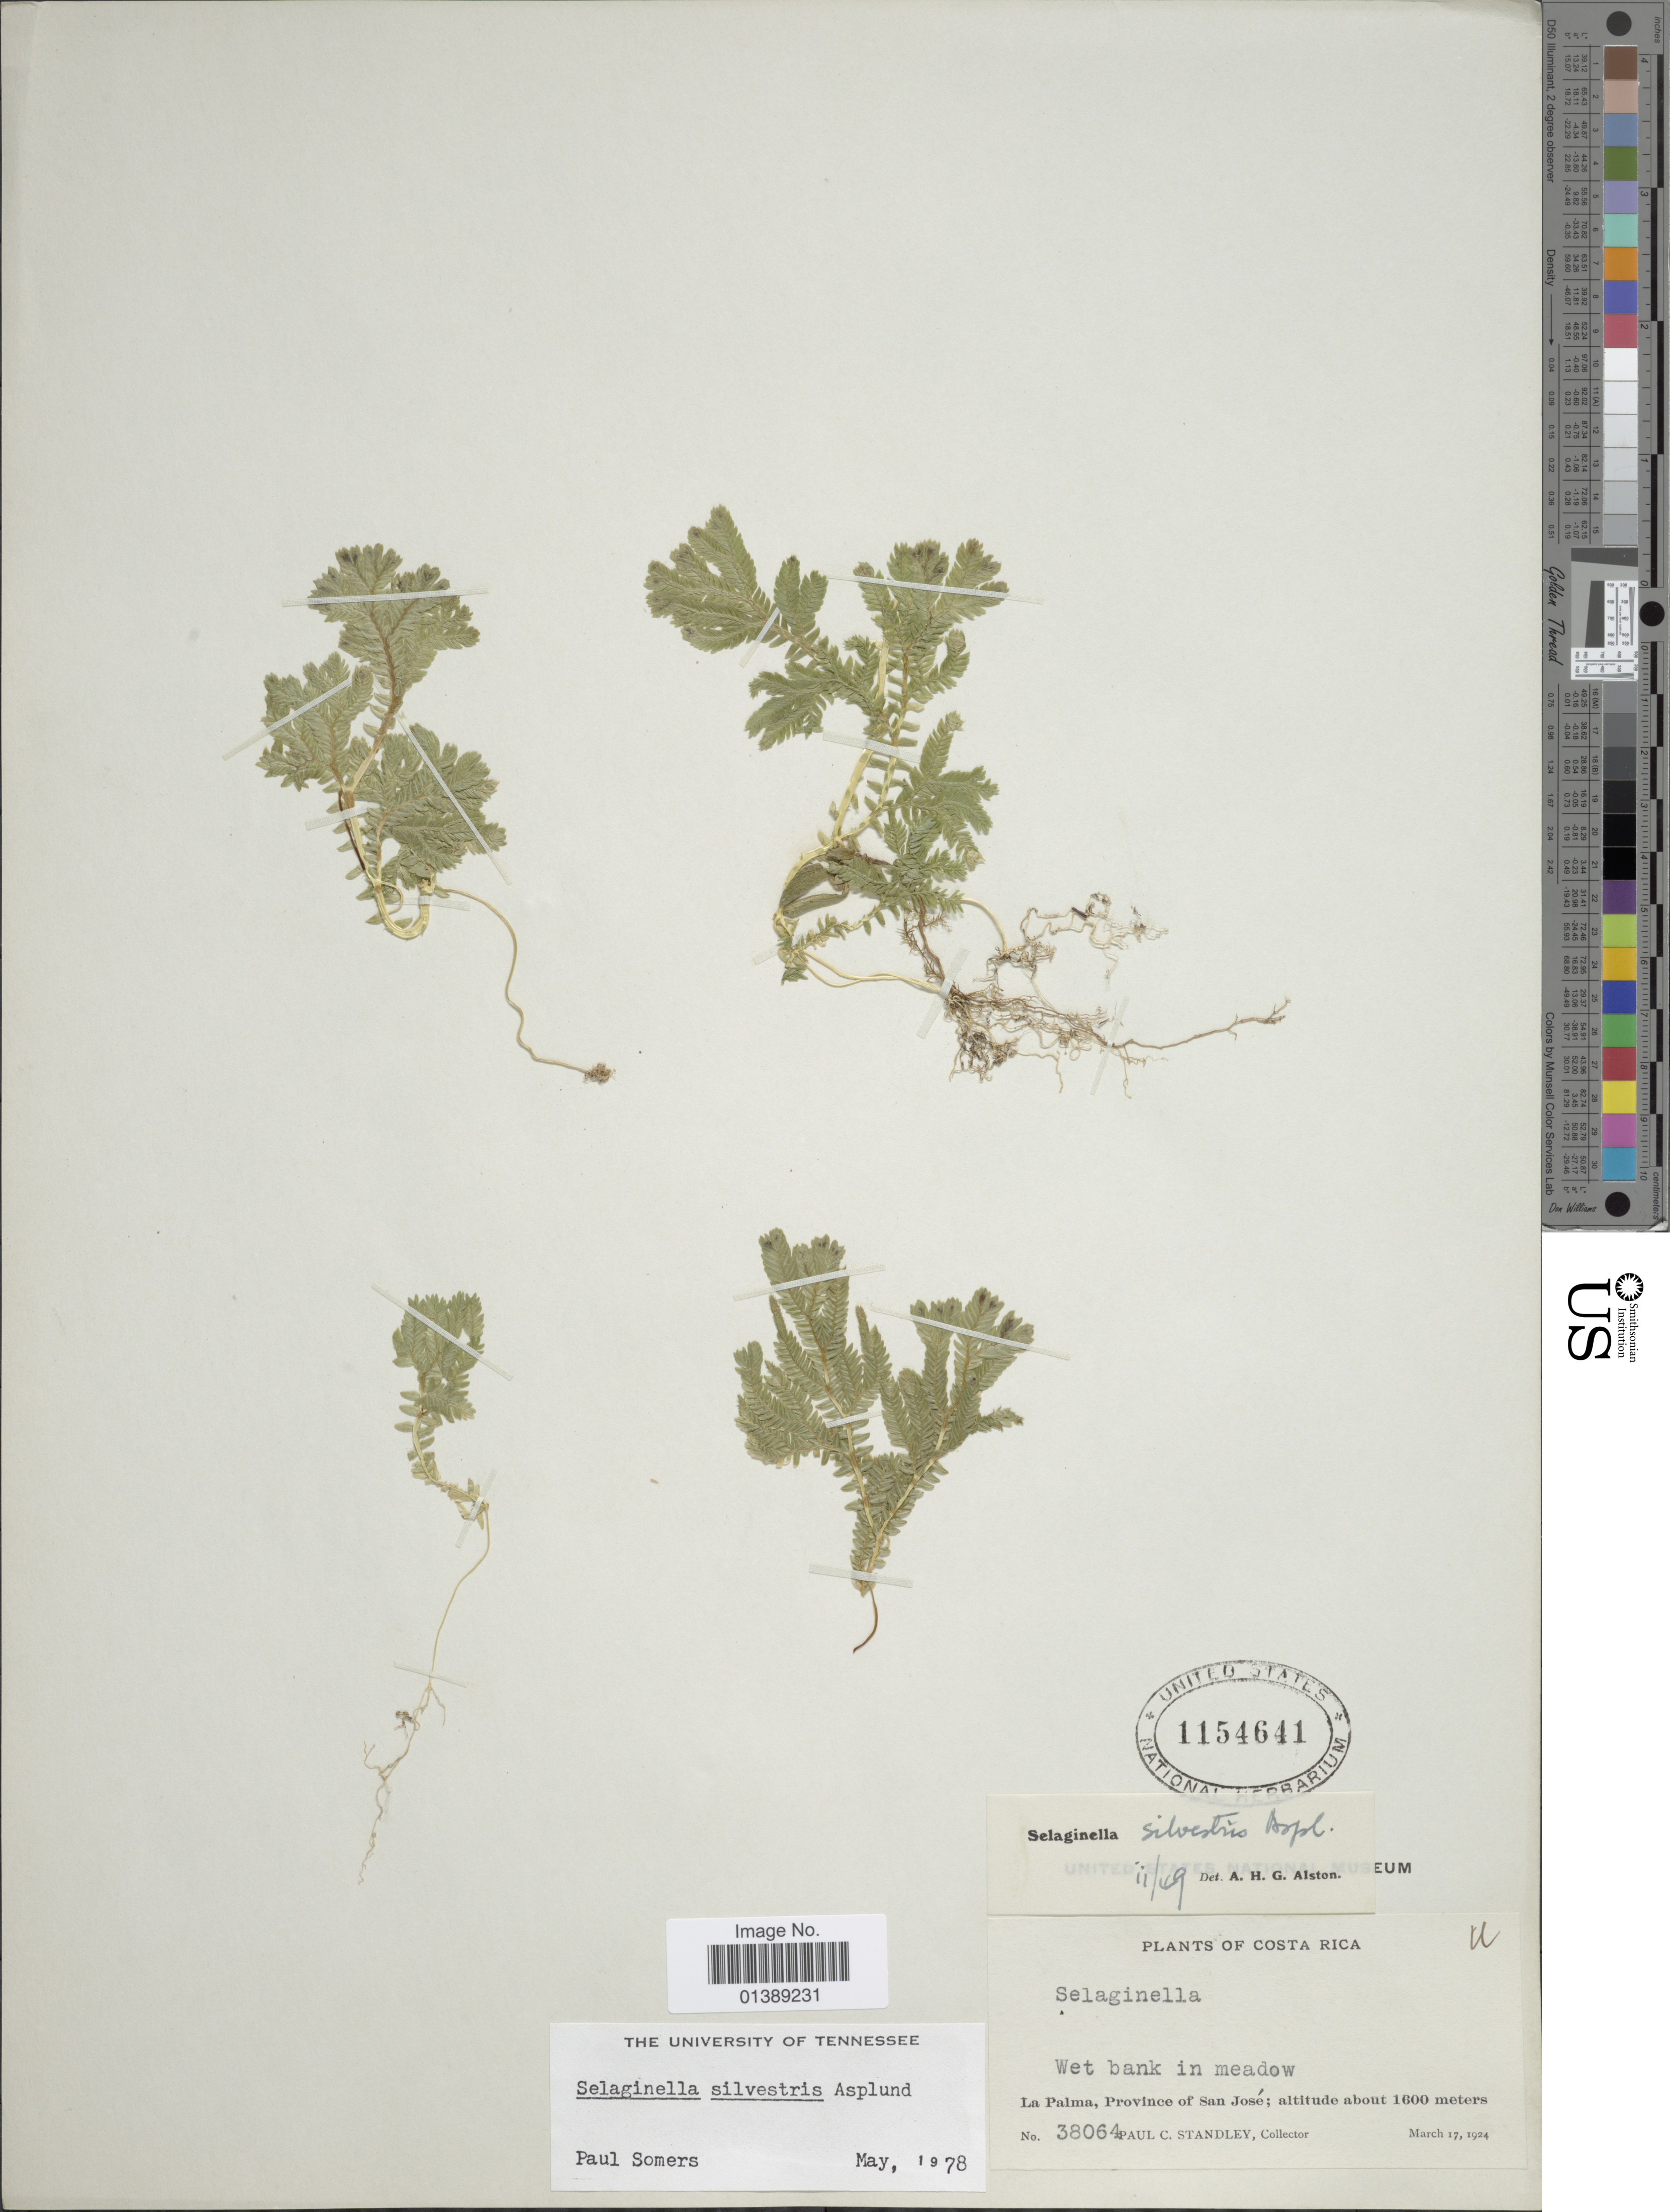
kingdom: Plantae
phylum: Tracheophyta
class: Lycopodiopsida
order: Selaginellales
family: Selaginellaceae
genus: Selaginella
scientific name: Selaginella silvestris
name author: Aspl.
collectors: P. C. Standley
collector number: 38064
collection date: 1924-03-17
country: Costa Rica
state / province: San José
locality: La Palma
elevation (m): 1600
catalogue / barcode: US 1154641